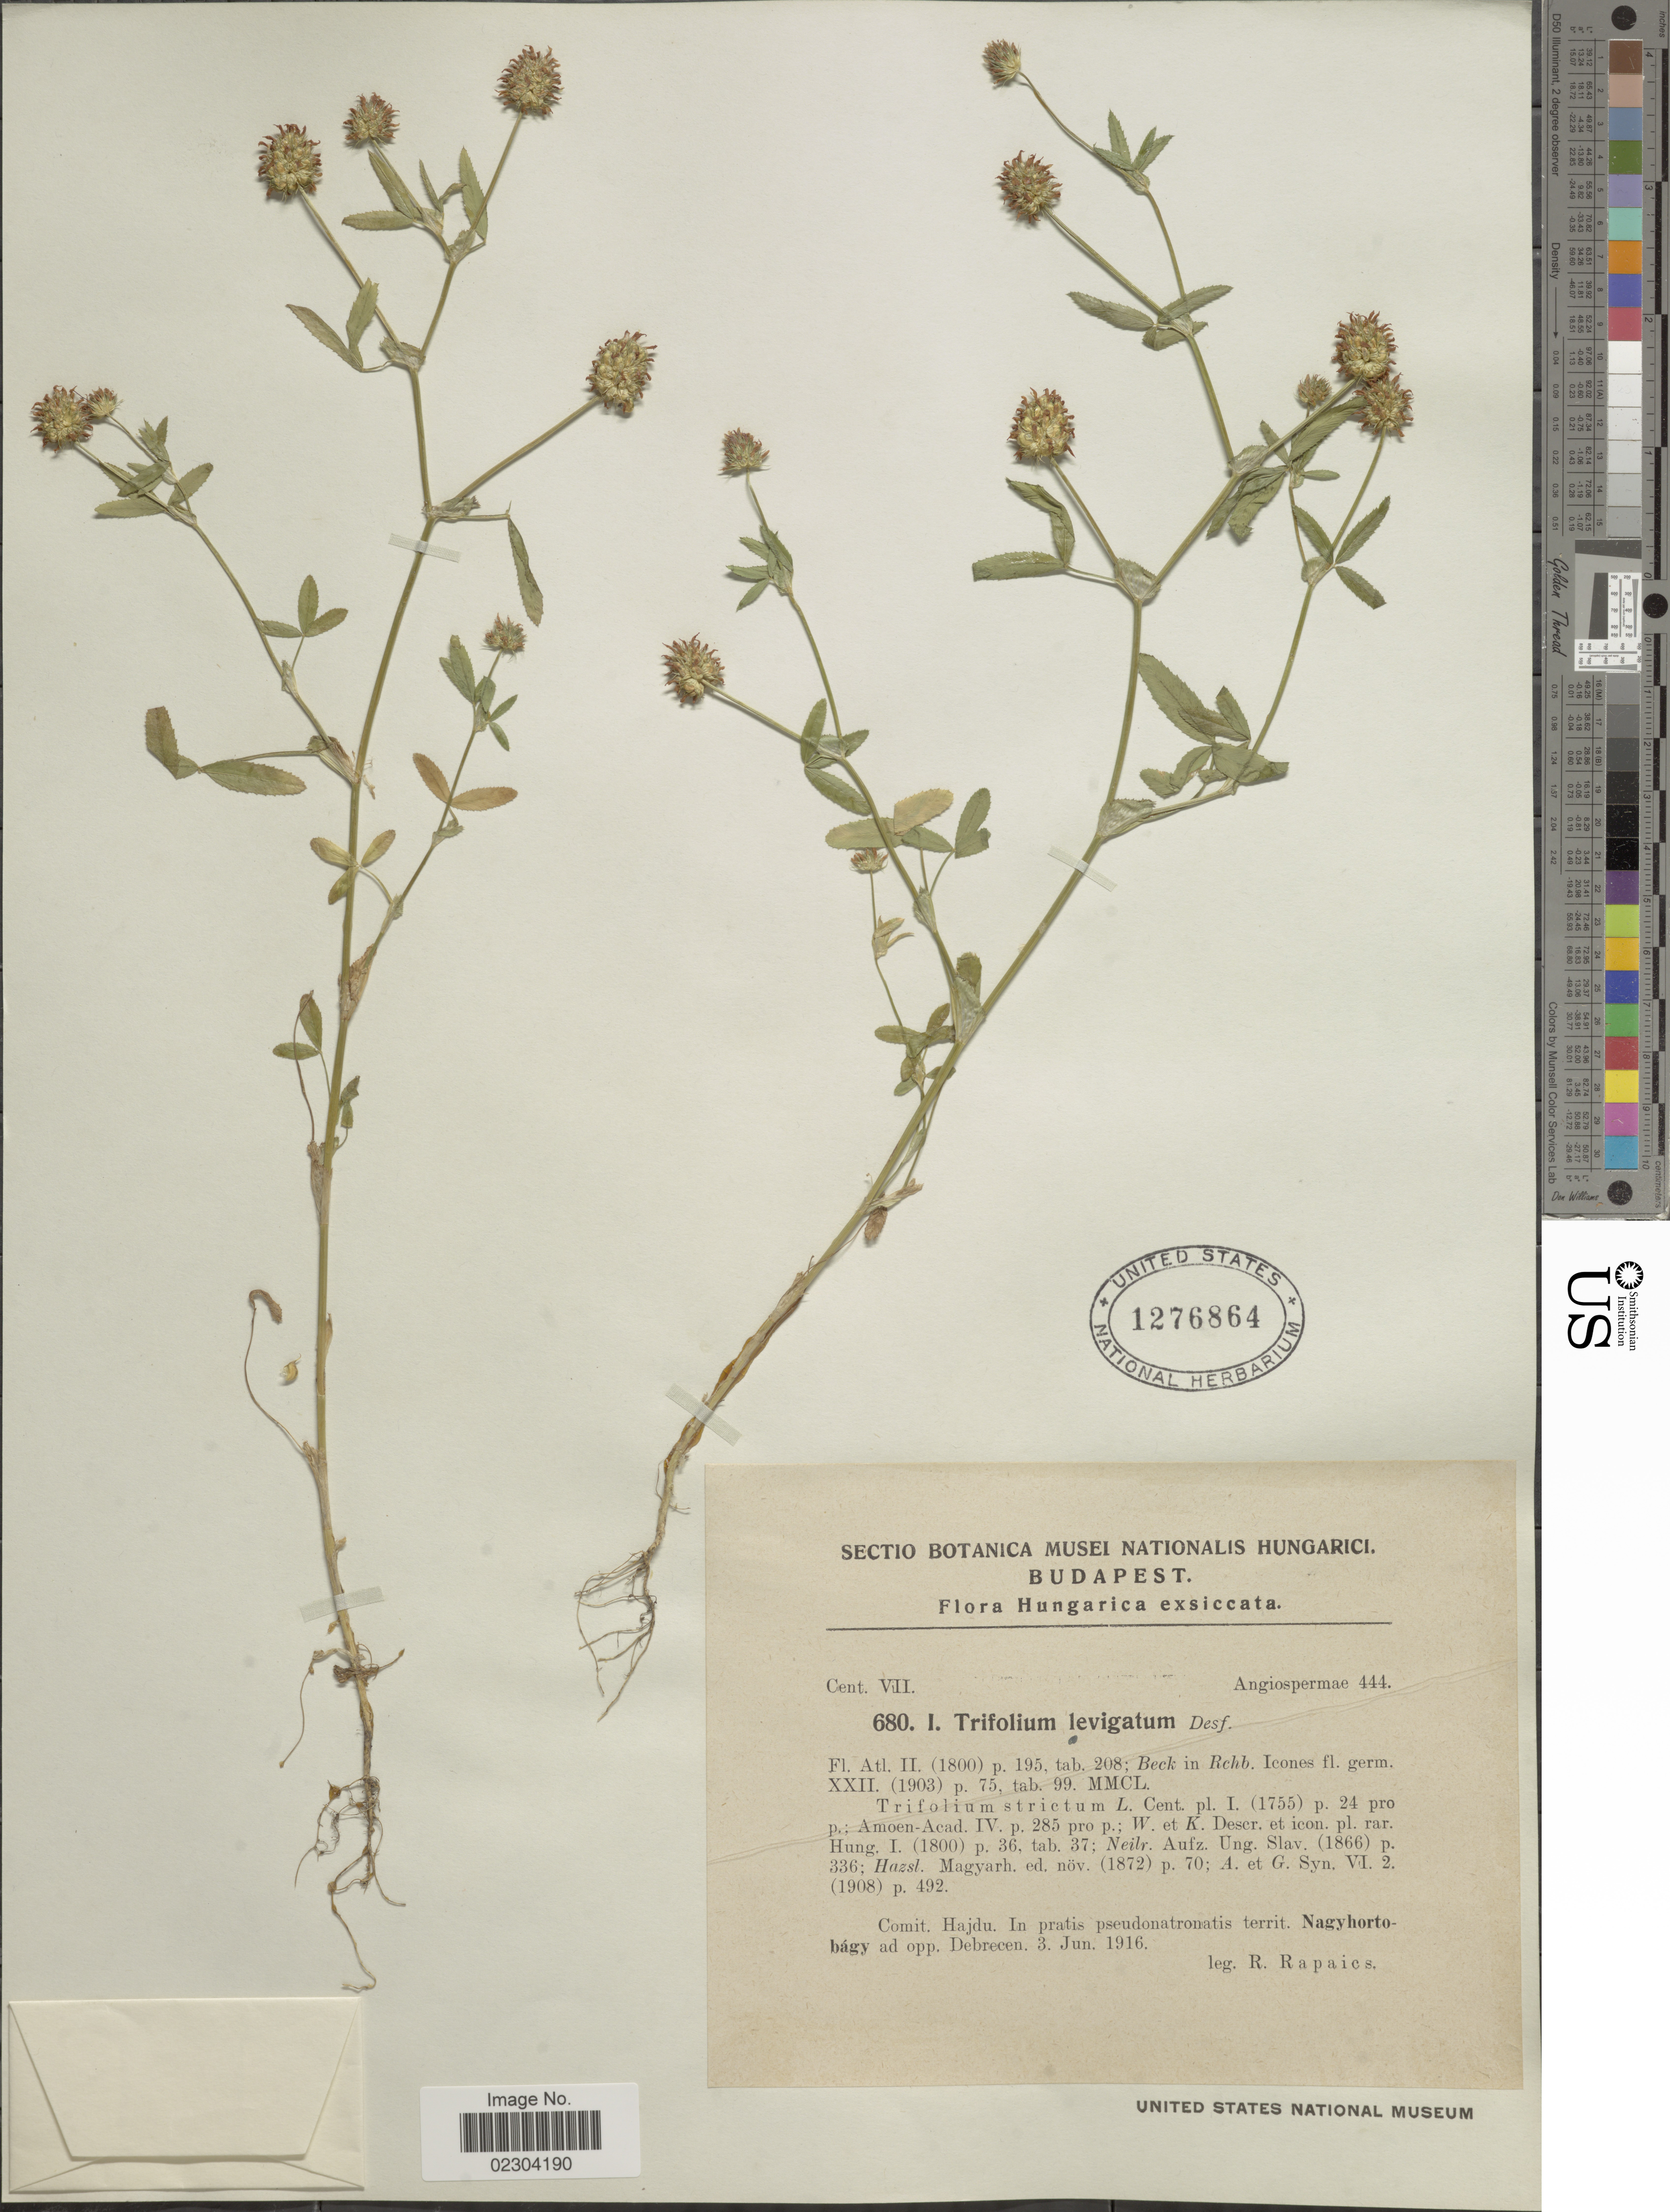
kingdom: Plantae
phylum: Tracheophyta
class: Magnoliopsida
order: Fabales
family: Fabaceae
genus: Trifolium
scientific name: Trifolium laevigatum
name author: Poir.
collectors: R. Rapaics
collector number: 680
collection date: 1916-06-03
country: Hungary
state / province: Hajdú-Bihar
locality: Budapest, Hungarica. Comit. Hajdu. In partis pscudonatronatis territ, Nagyhortobagy ad opp.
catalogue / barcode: US 1276864